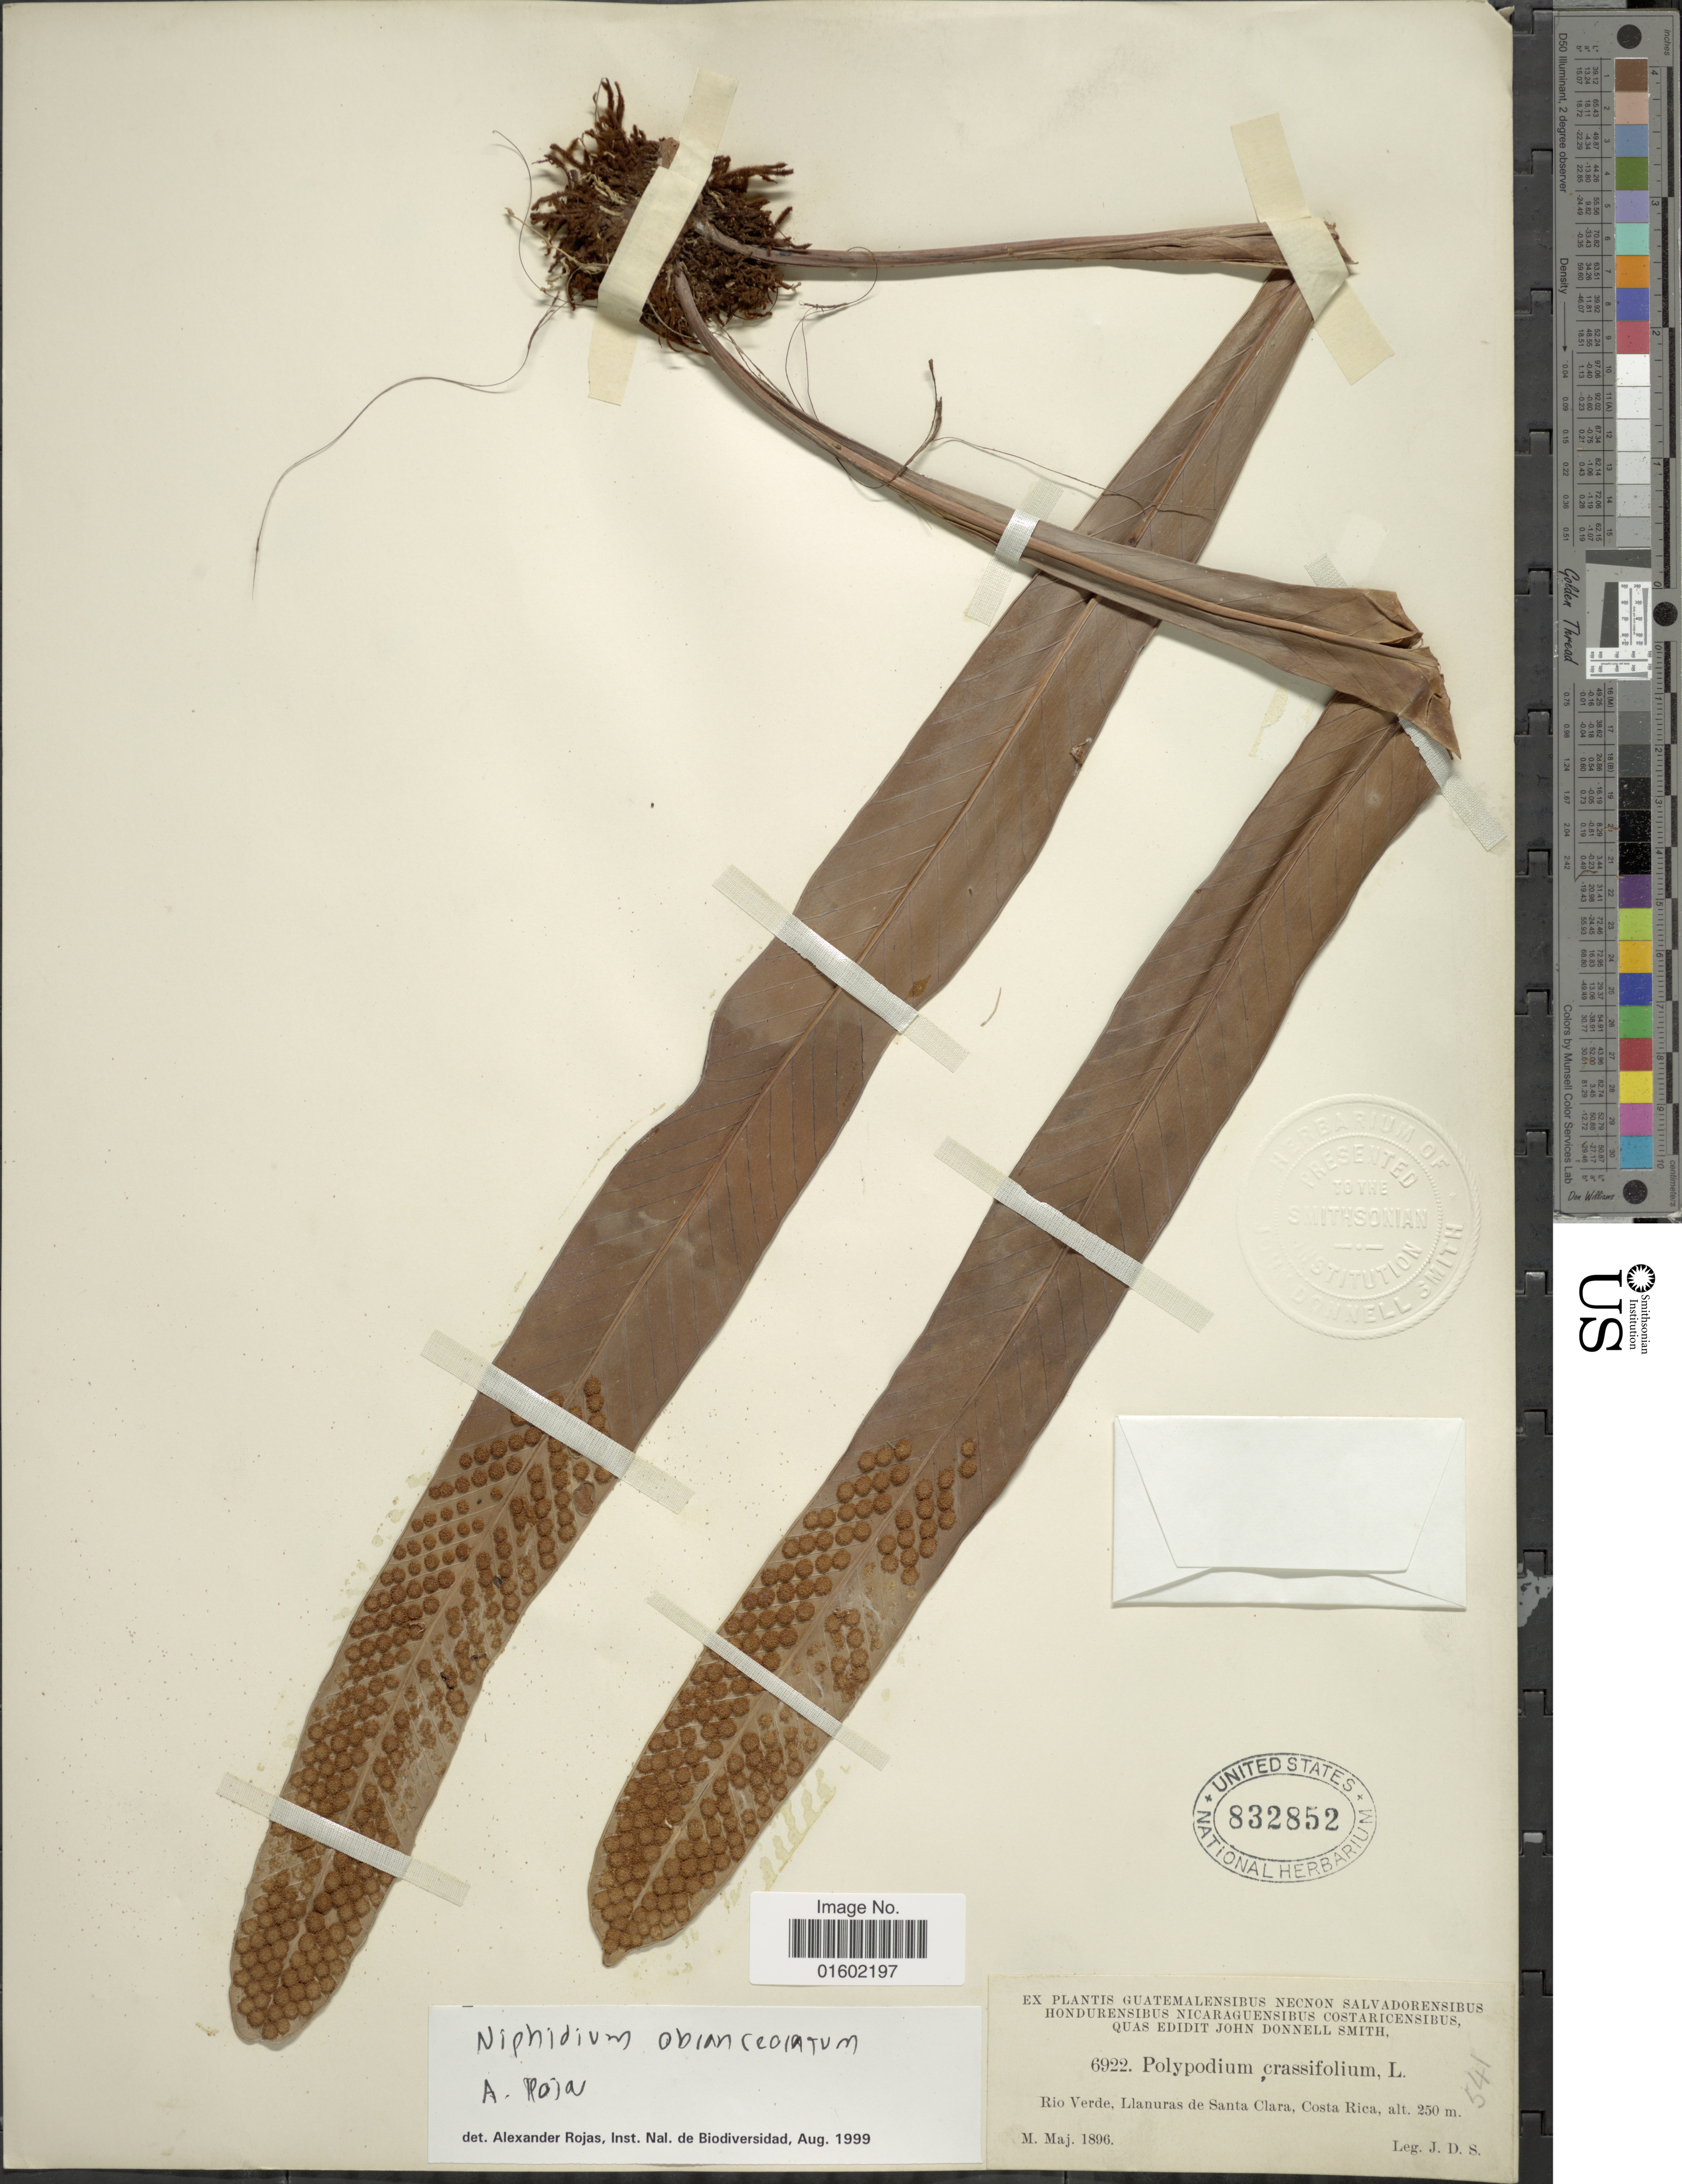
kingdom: Plantae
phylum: Tracheophyta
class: Polypodiopsida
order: Polypodiales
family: Polypodiaceae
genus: Niphidium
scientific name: Niphidium crassifolium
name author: (L.) Lellinger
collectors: J. Donnell Smith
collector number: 6922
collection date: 1896-05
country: Costa Rica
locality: Rio Verde, Llanuras de Santa Clara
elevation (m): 250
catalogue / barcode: US 832852